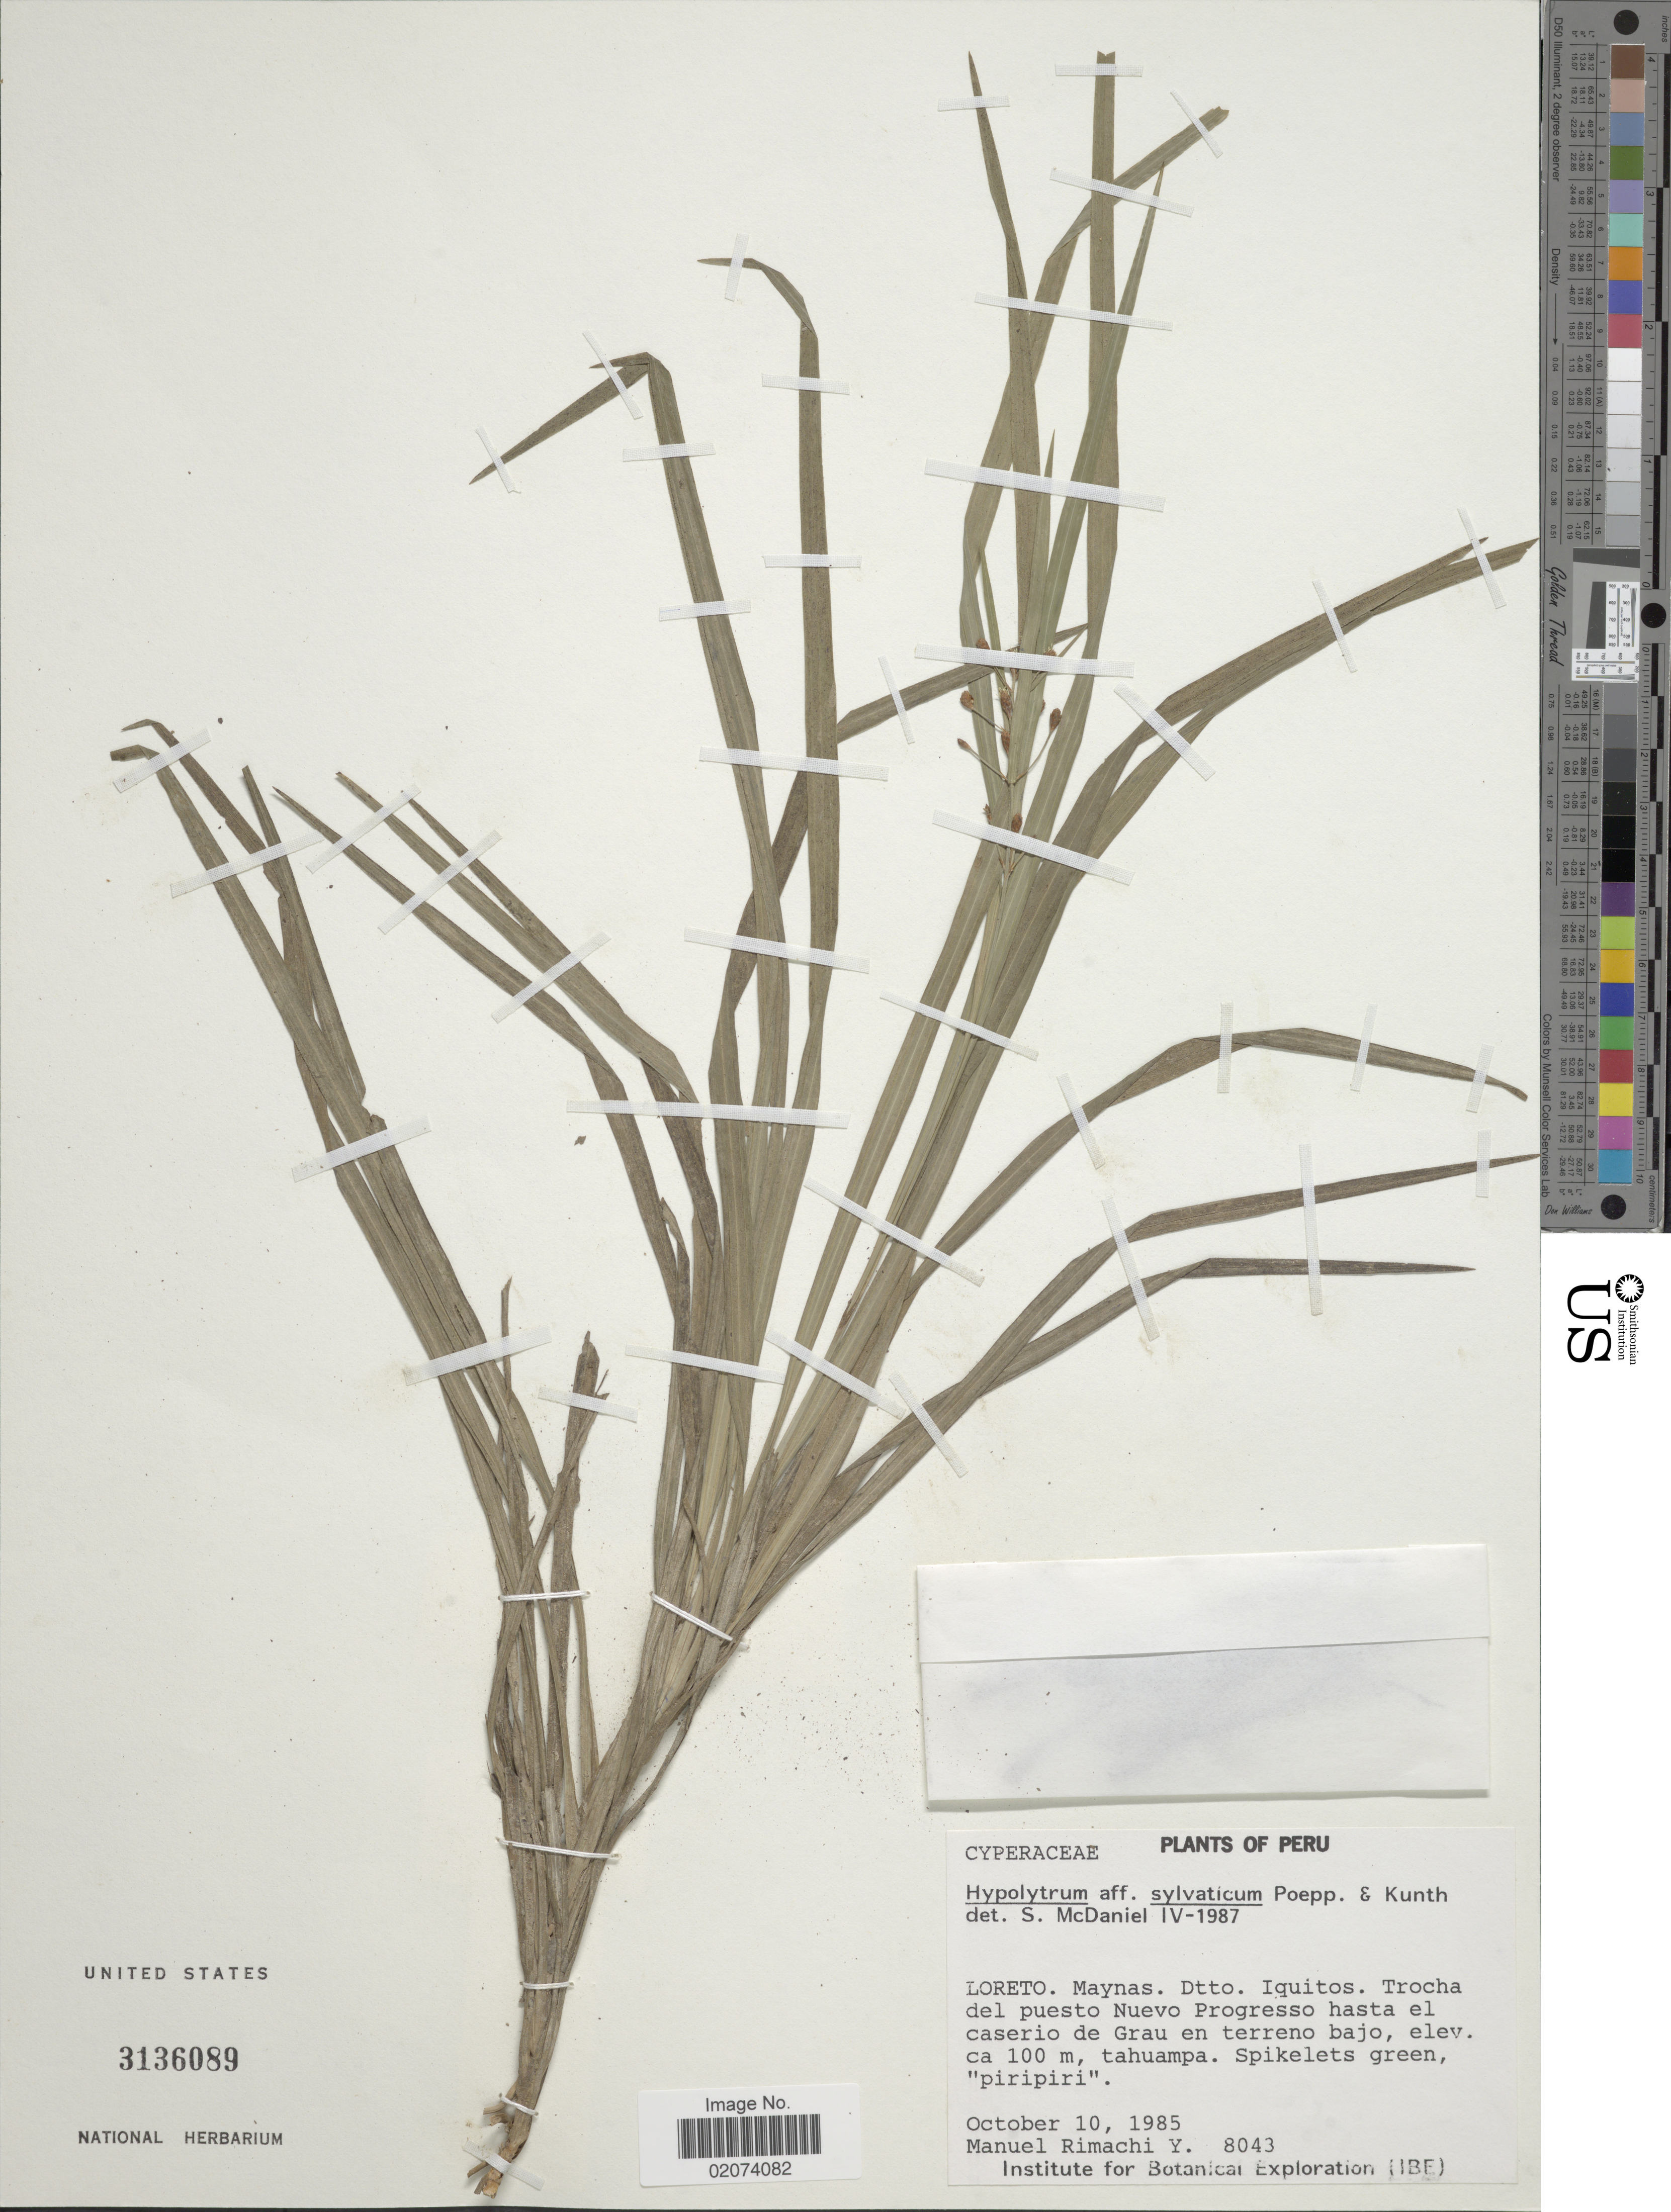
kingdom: Plantae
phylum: Tracheophyta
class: Liliopsida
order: Poales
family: Cyperaceae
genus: Hypolytrum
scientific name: Hypolytrum longifolium subsp. sylvaticum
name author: (Poepp. ex Kunth) T. Koyama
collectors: M. Rimachi Y.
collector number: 8043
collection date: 1985-10-10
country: Peru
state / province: Loreto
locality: Maynas, Dtto. Iquitos, Trocha del puesto Nuevo Progresso hasta el caserio de Grau en terreno bajo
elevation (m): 100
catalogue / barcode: US 3136089